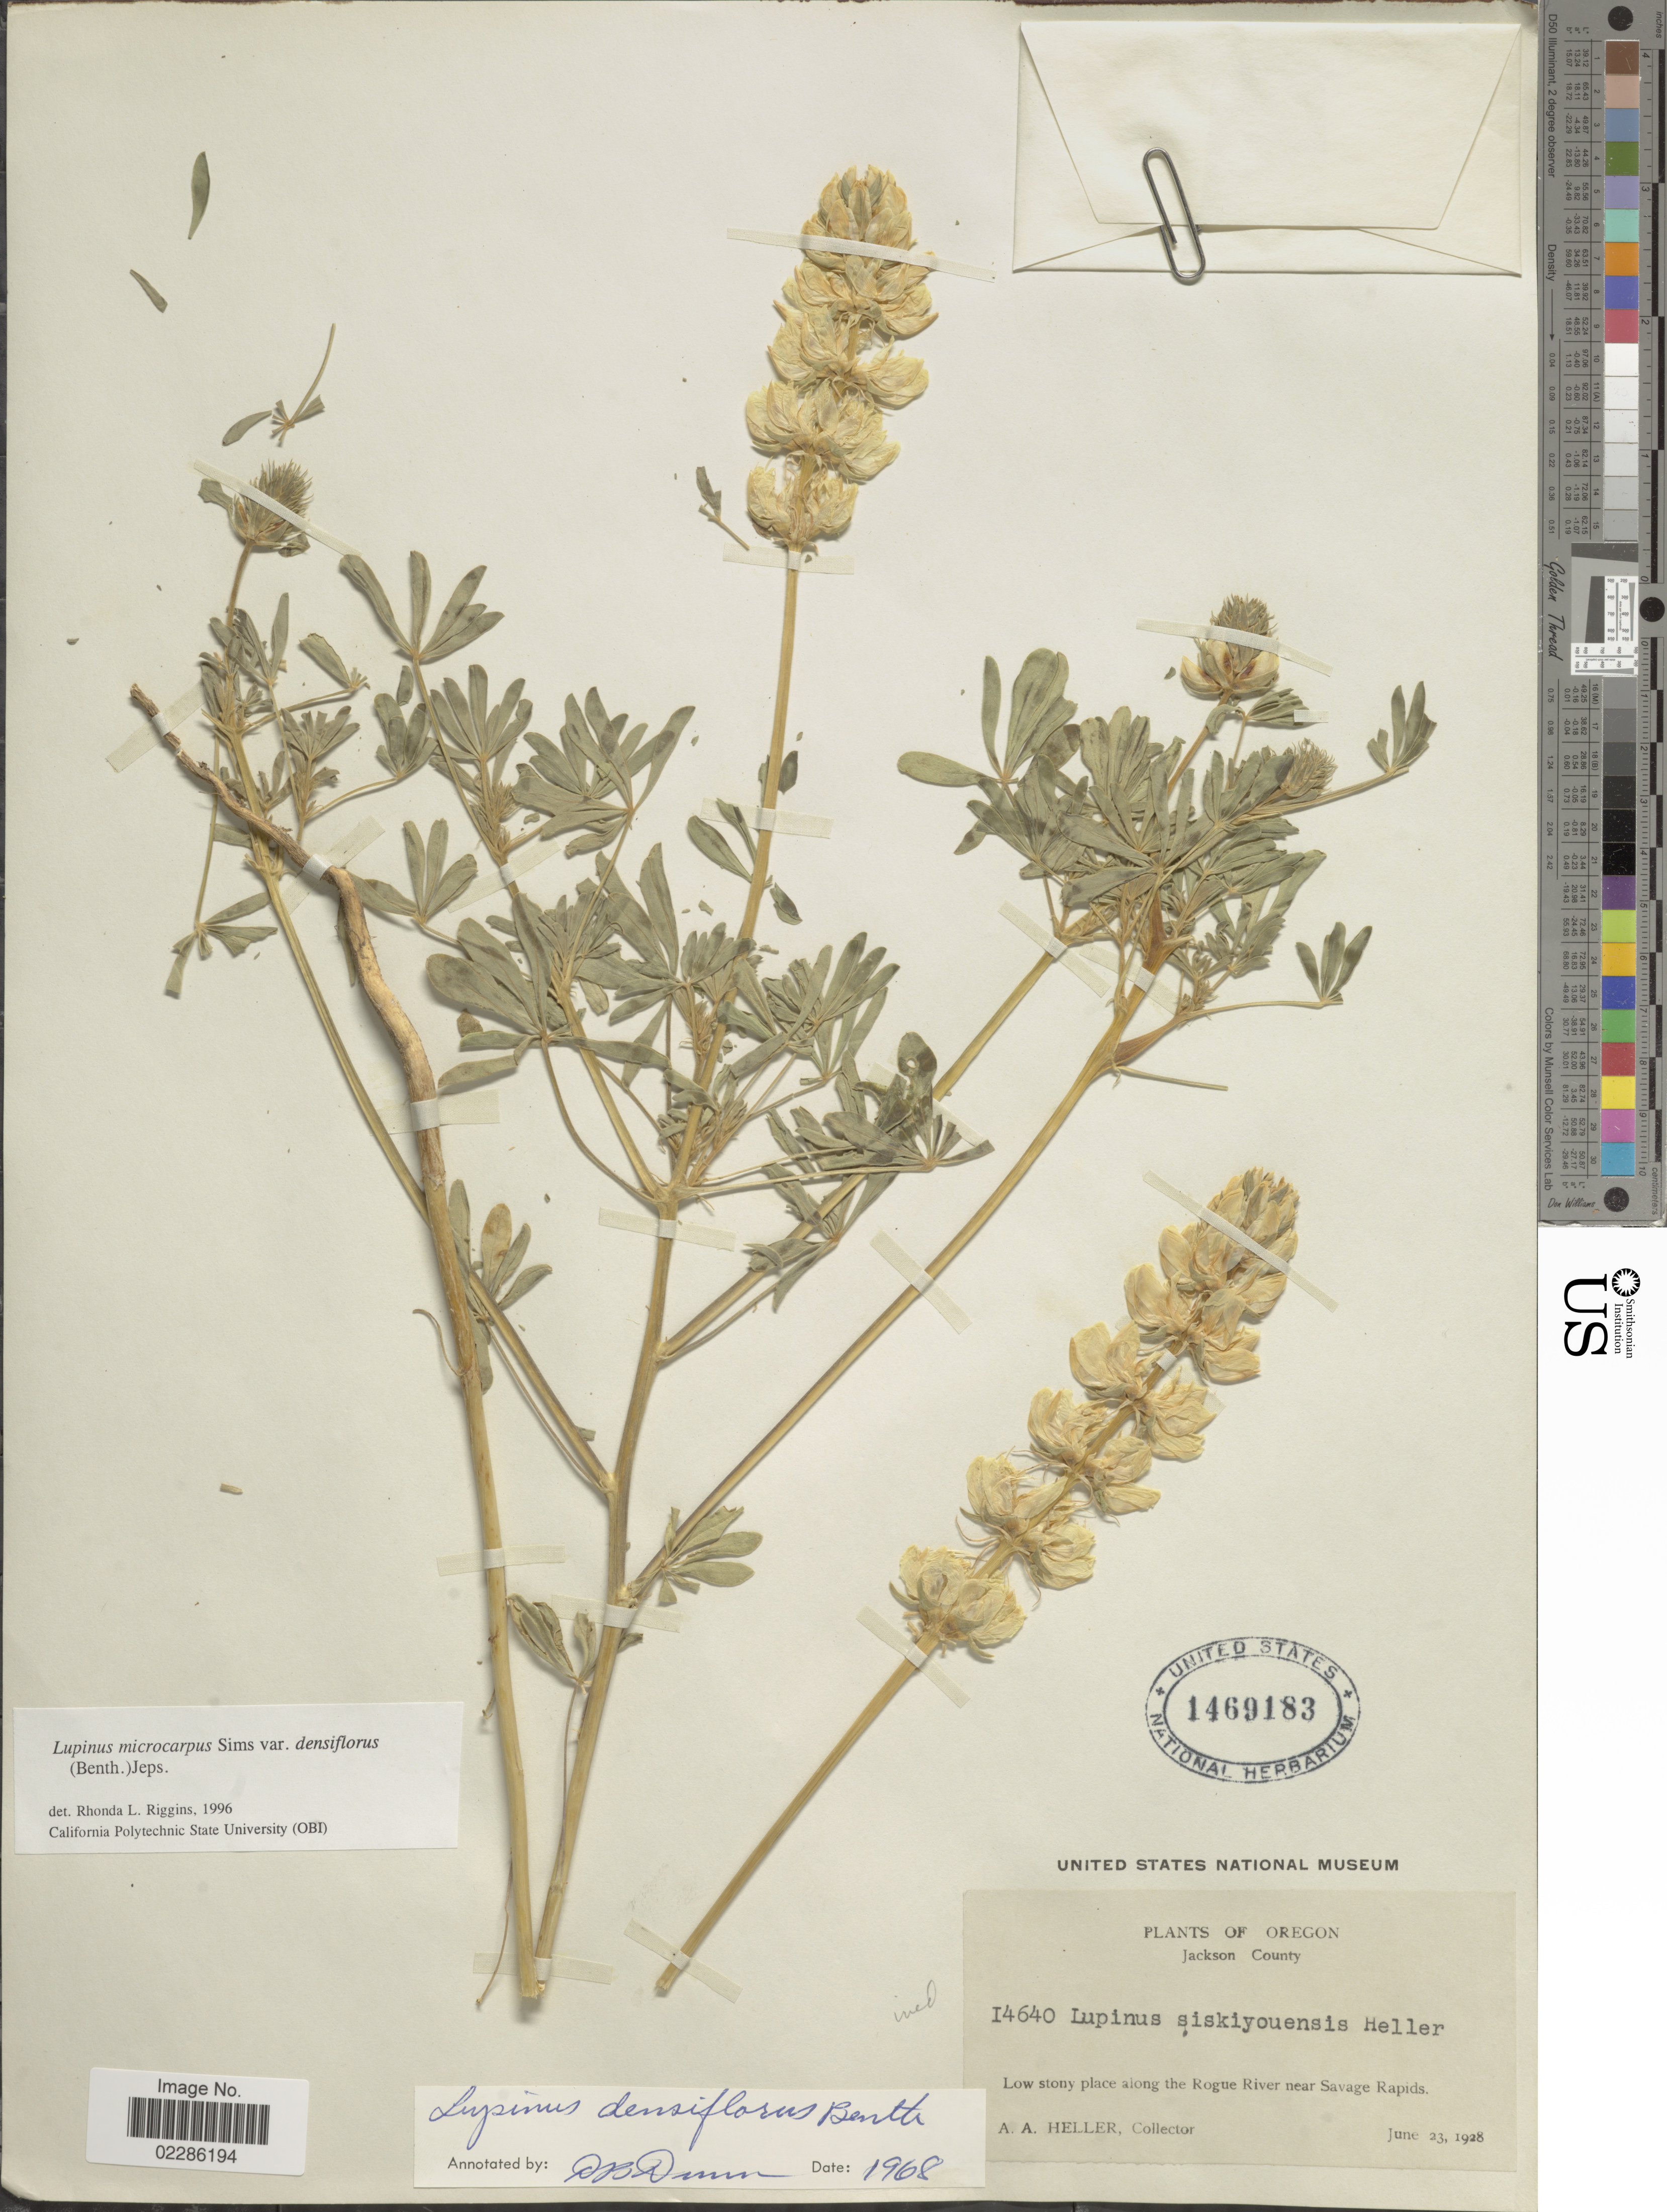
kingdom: Plantae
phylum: Tracheophyta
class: Magnoliopsida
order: Fabales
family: Fabaceae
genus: Lupinus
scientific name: Lupinus microcarpus var. densiflorus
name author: (Benth.) Jeps.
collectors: A. A. Heller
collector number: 14640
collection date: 1928-06-23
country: United States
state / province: Oregon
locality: Jackson County, Low stony place along the Rogue River near Savage Rapids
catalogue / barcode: US 1469183